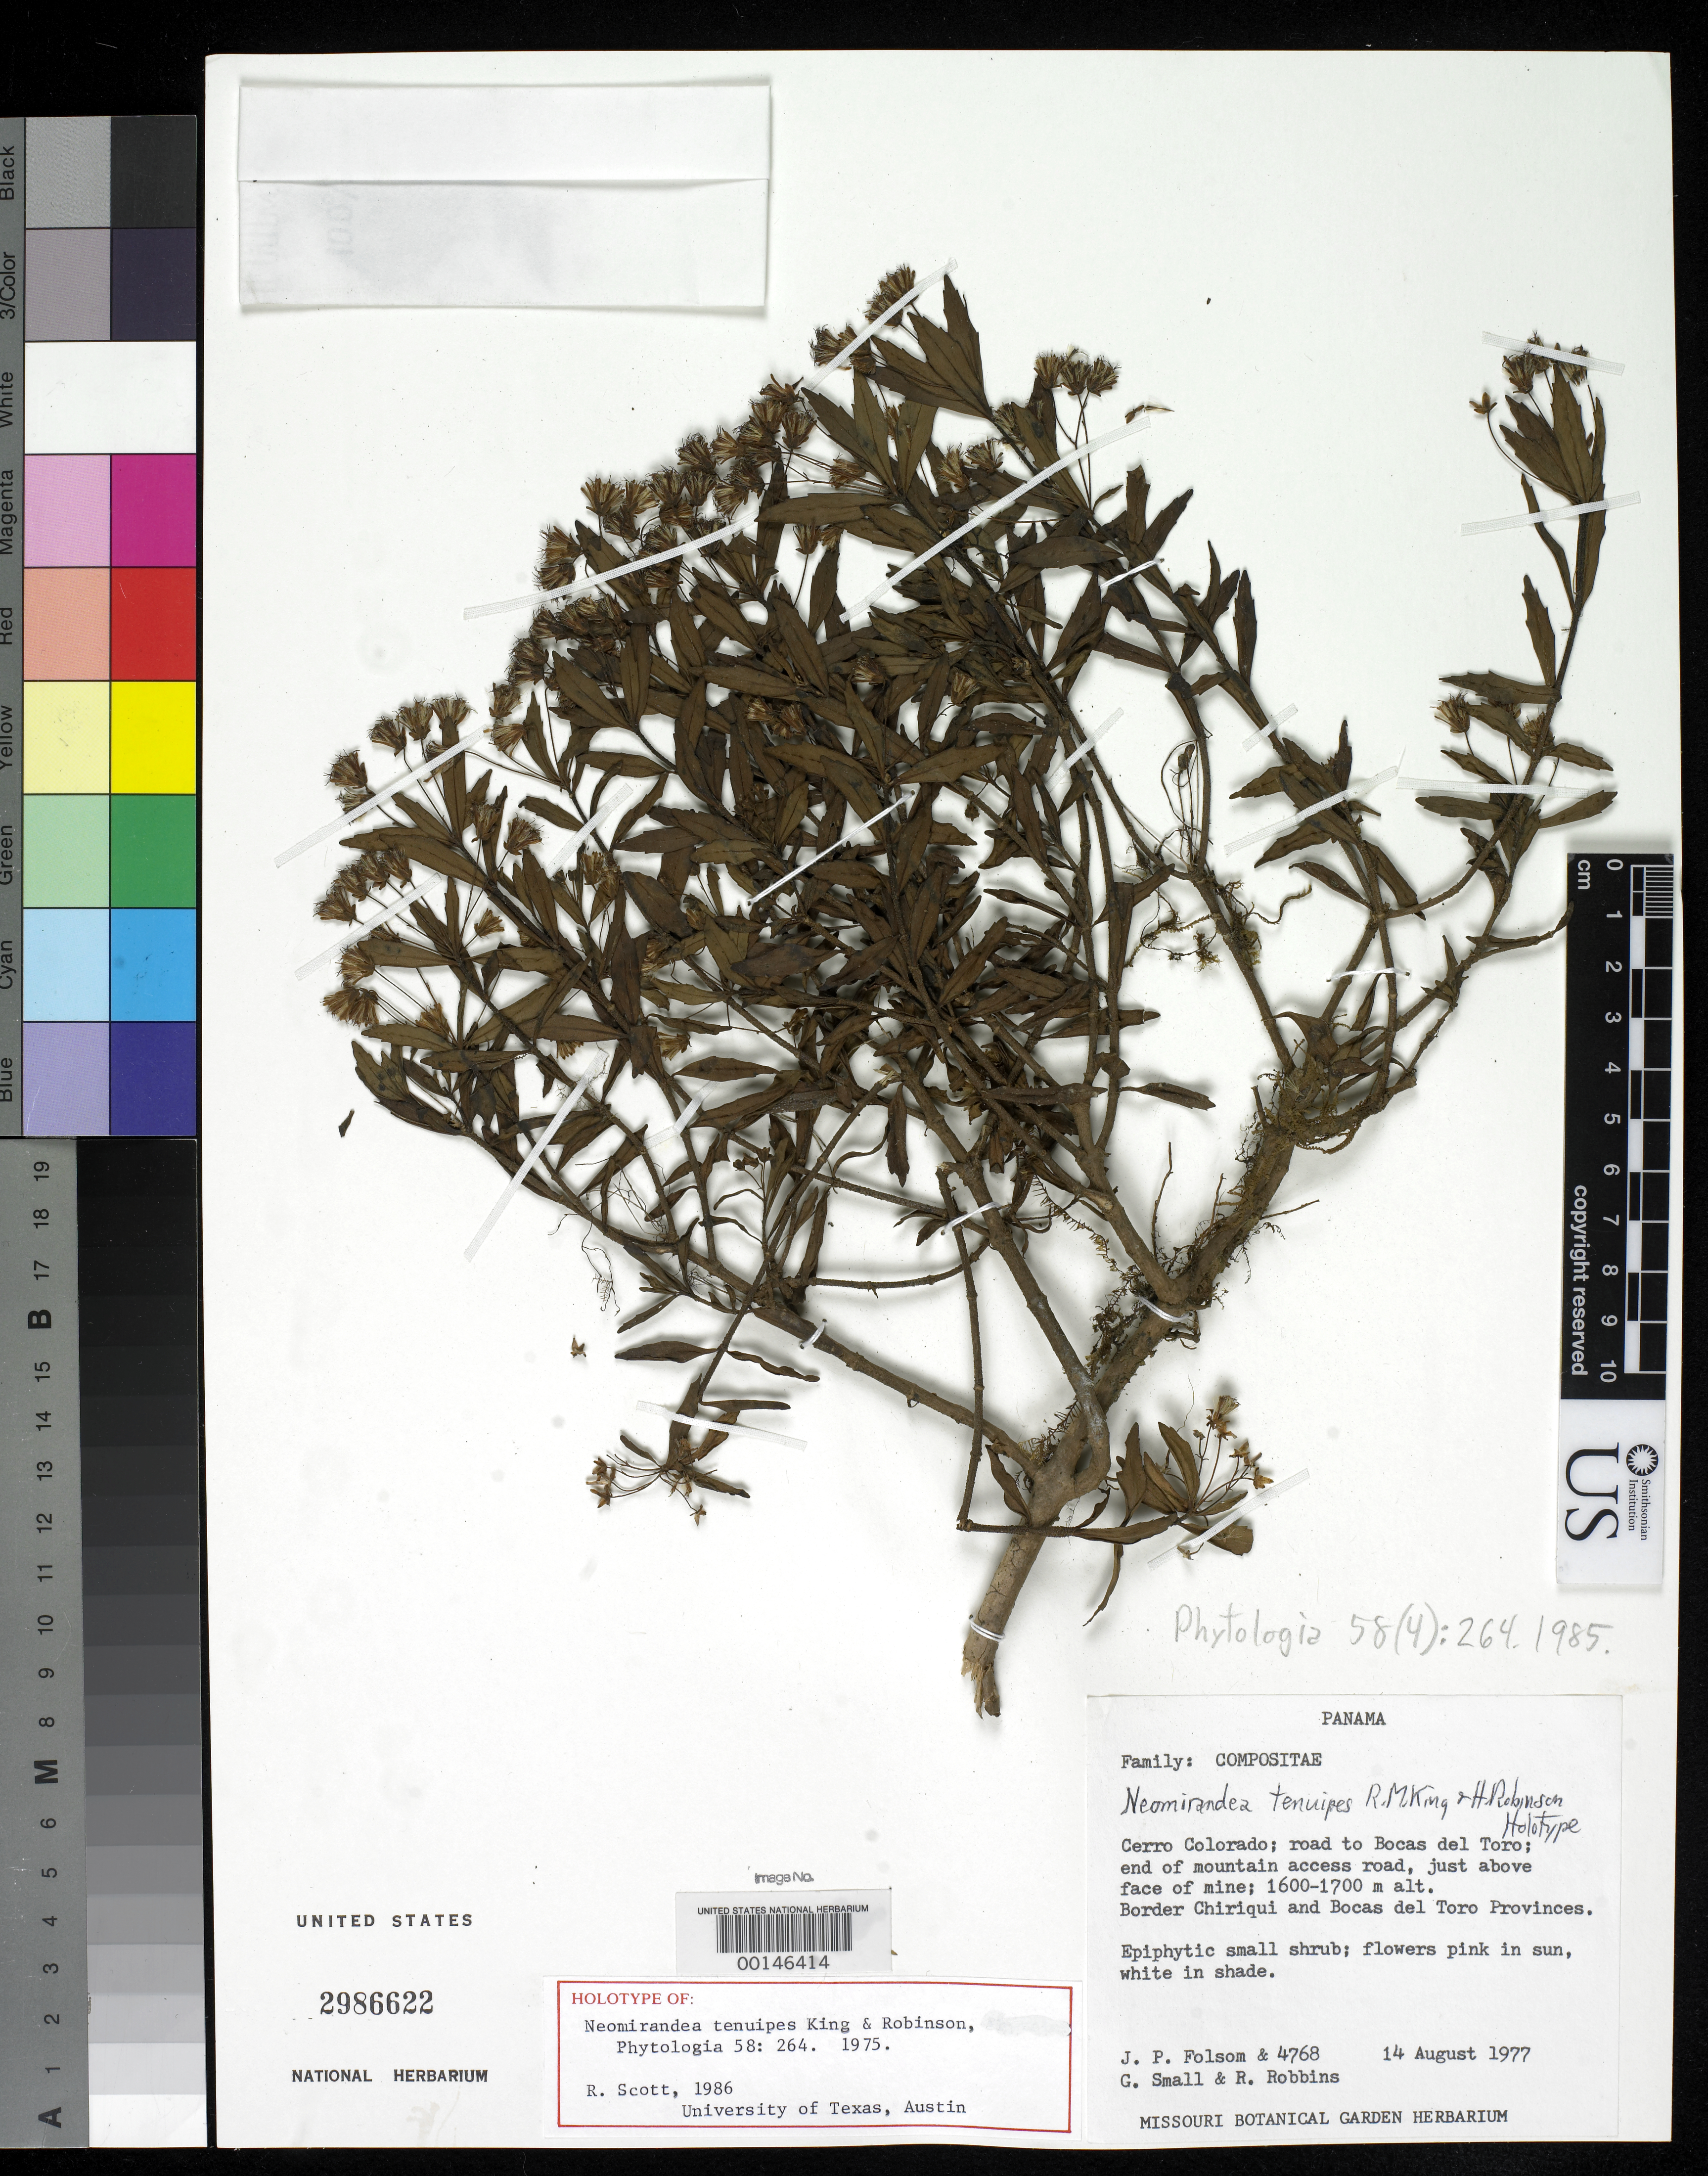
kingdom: Plantae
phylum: Tracheophyta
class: Magnoliopsida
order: Asterales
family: Asteraceae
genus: Neomirandea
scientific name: Neomirandea tenuipes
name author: R.M. King & H. Rob.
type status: Holotype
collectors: J. P. Folsom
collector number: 4768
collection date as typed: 14 Aug 1977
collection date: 1977-08-14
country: Panama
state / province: Bocas del Toro / Chiriquí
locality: Cerro Colorado, road to Bocas del Toro, end of mountain access road.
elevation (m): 1600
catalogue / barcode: US 2986622